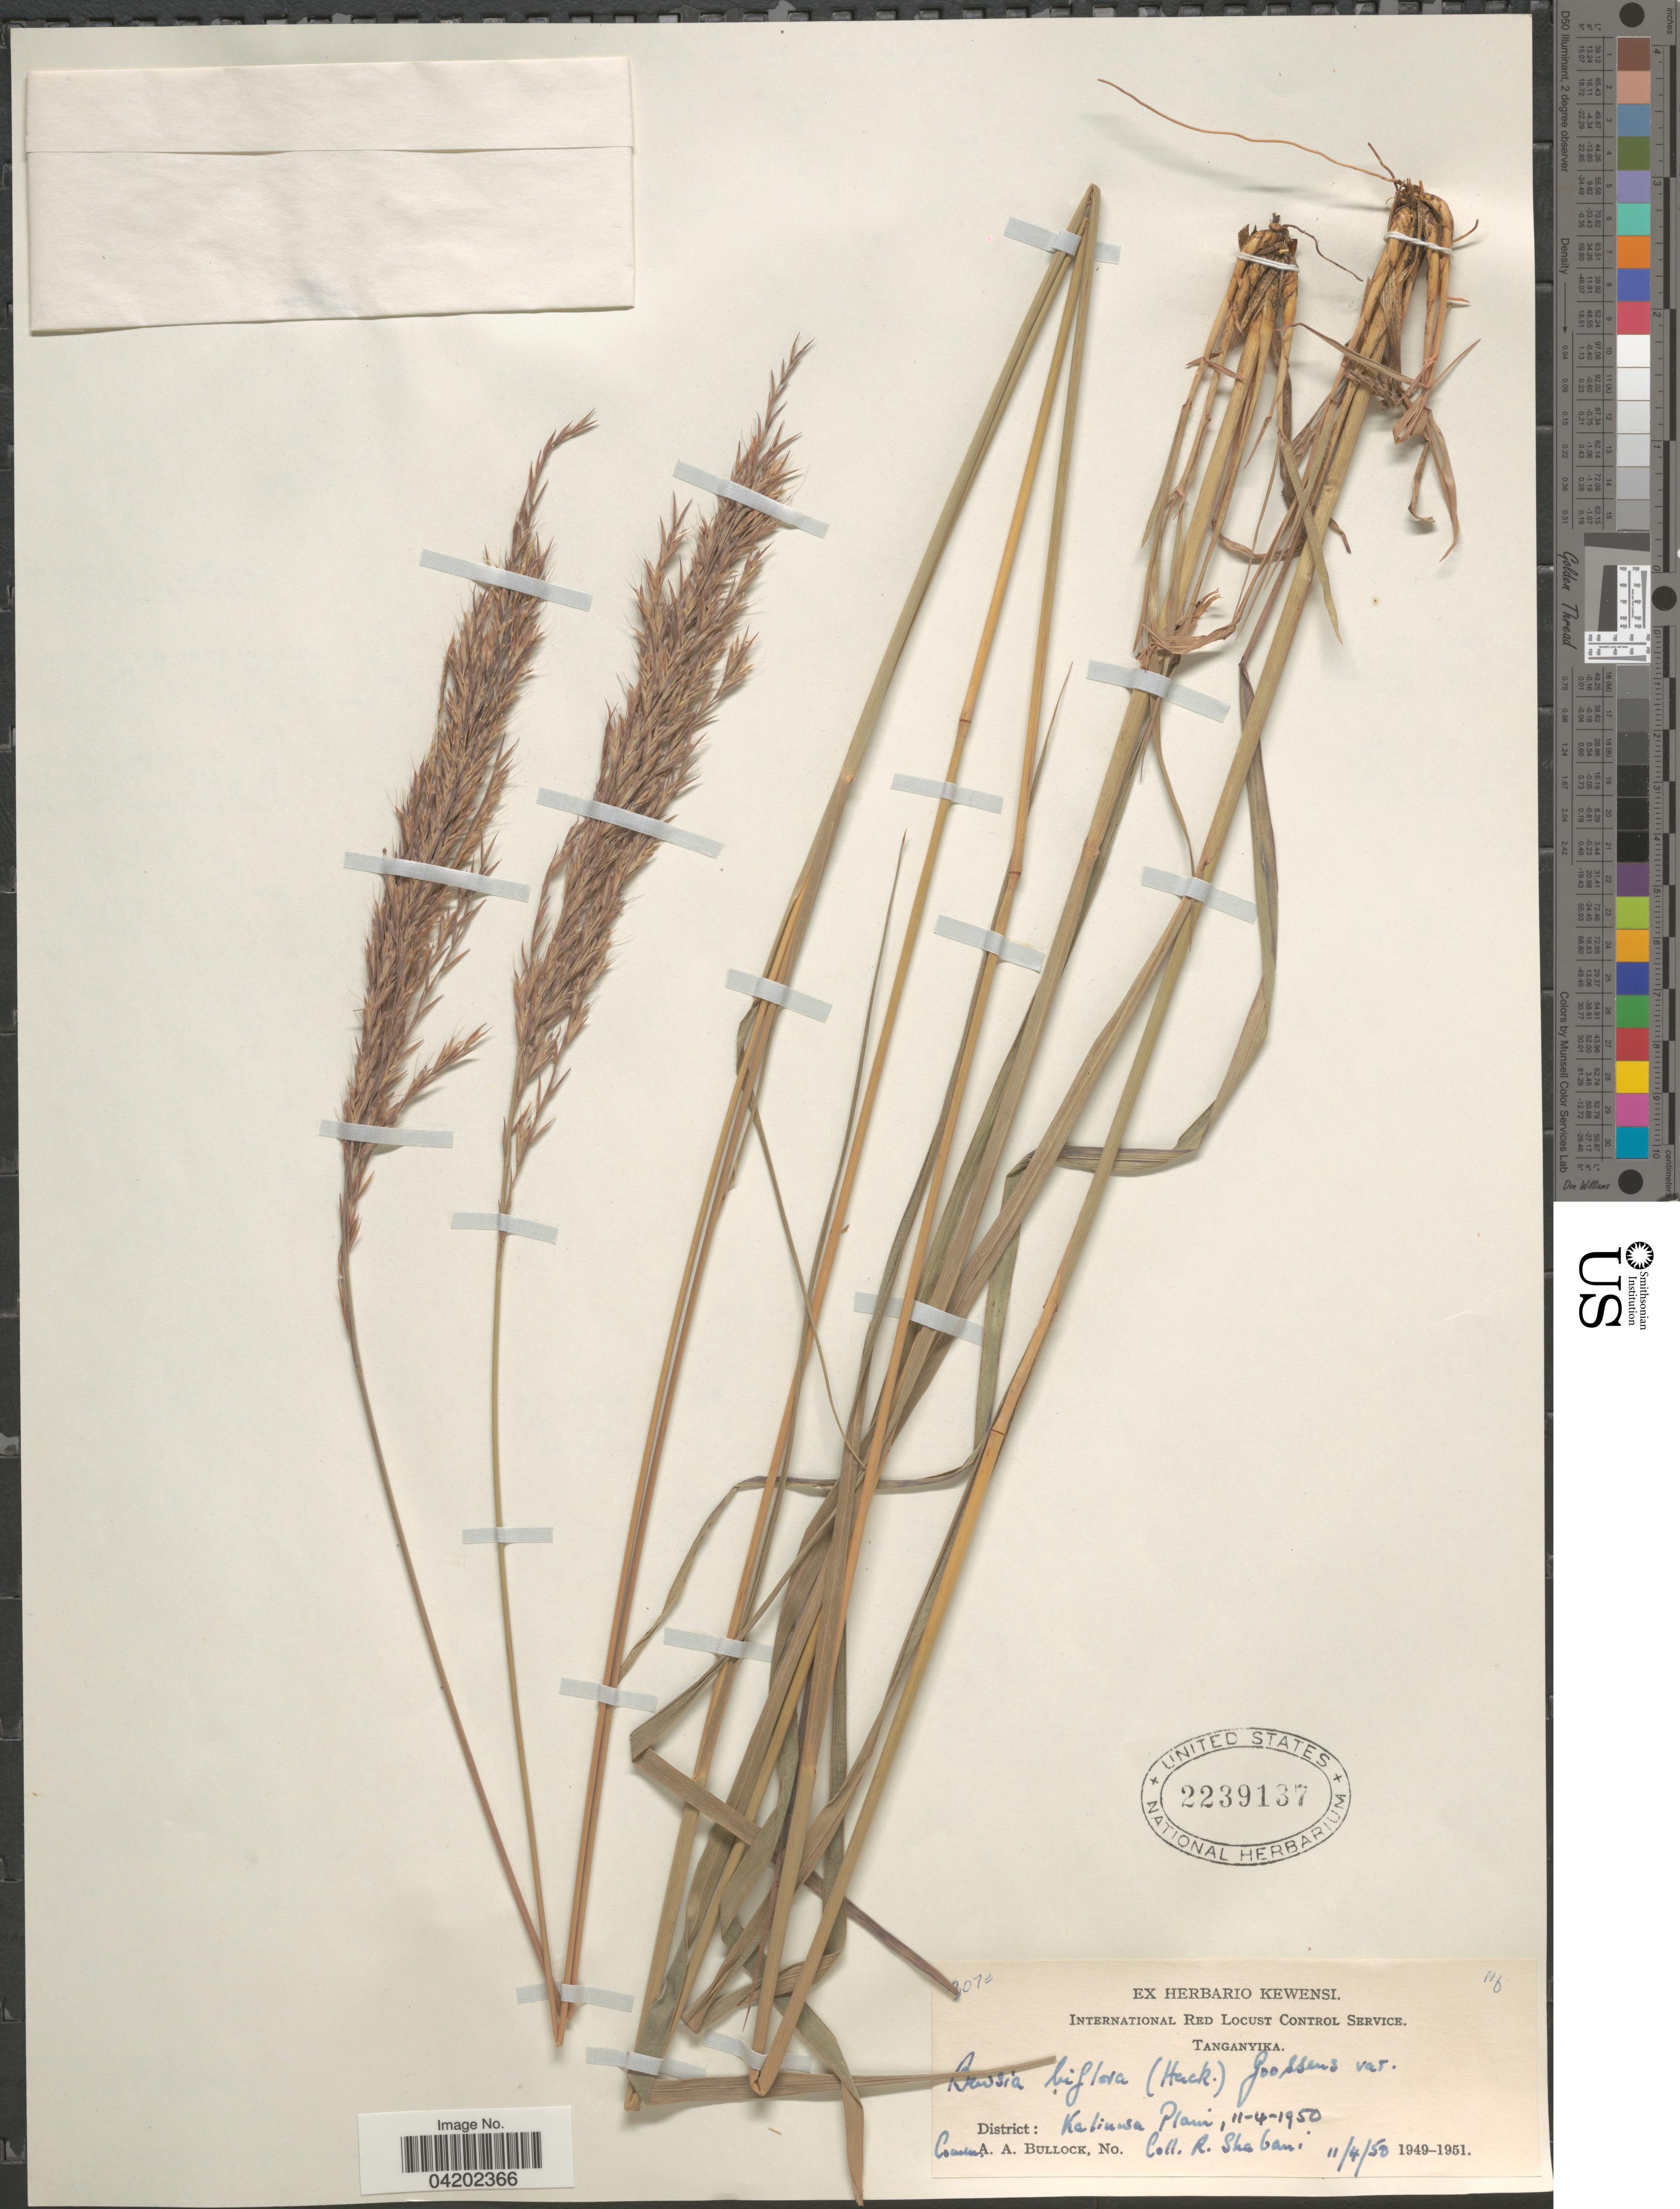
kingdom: Plantae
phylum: Tracheophyta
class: Liliopsida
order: Poales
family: Poaceae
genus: Bewsia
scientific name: Bewsia biflora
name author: (Hack.) Gooss.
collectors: R. Shabani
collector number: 3*07/116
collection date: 1950-04-11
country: Tanzania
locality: Tanganyika. District: Kaliunsa [interpreted] Plain.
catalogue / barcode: US 2239137